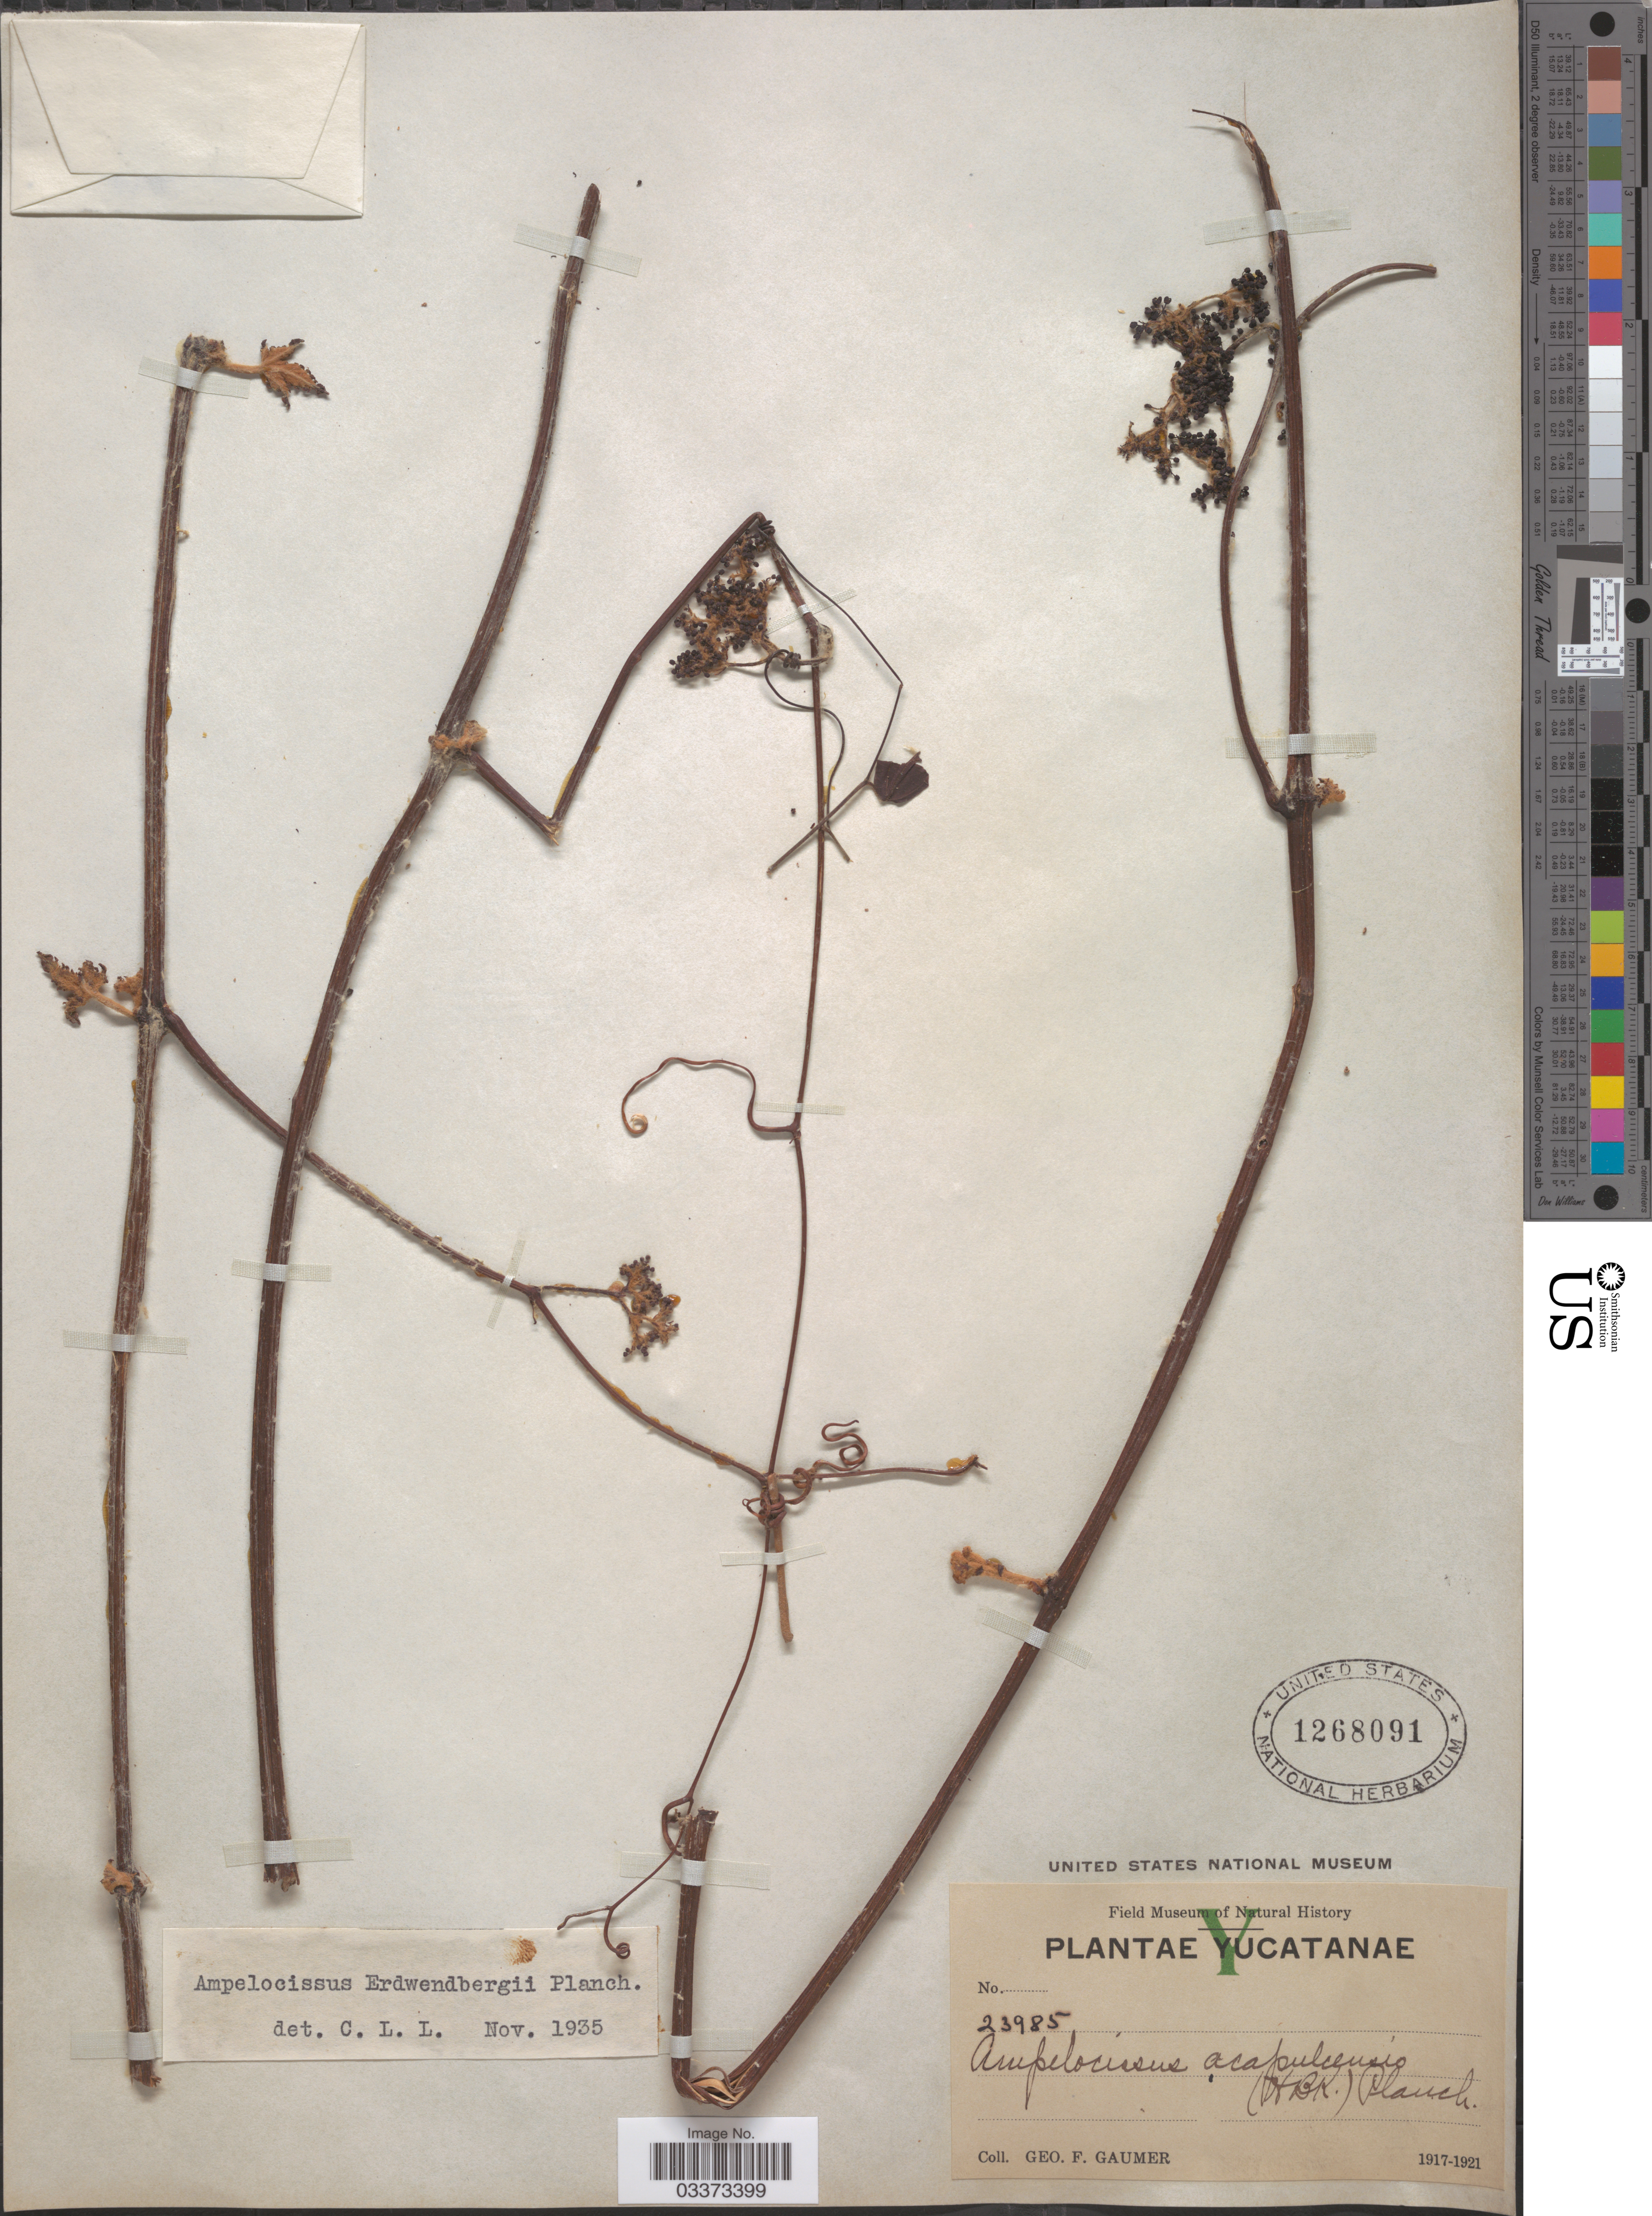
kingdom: Plantae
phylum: Tracheophyta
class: Magnoliopsida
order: Vitales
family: Vitaceae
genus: Ampelocissus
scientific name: Ampelocissus erdwendbergii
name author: Planch.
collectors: G. F. Gaumer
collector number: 23985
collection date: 1917/1921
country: Mexico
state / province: Yucatán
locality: Yucatanae.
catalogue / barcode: US 1268091